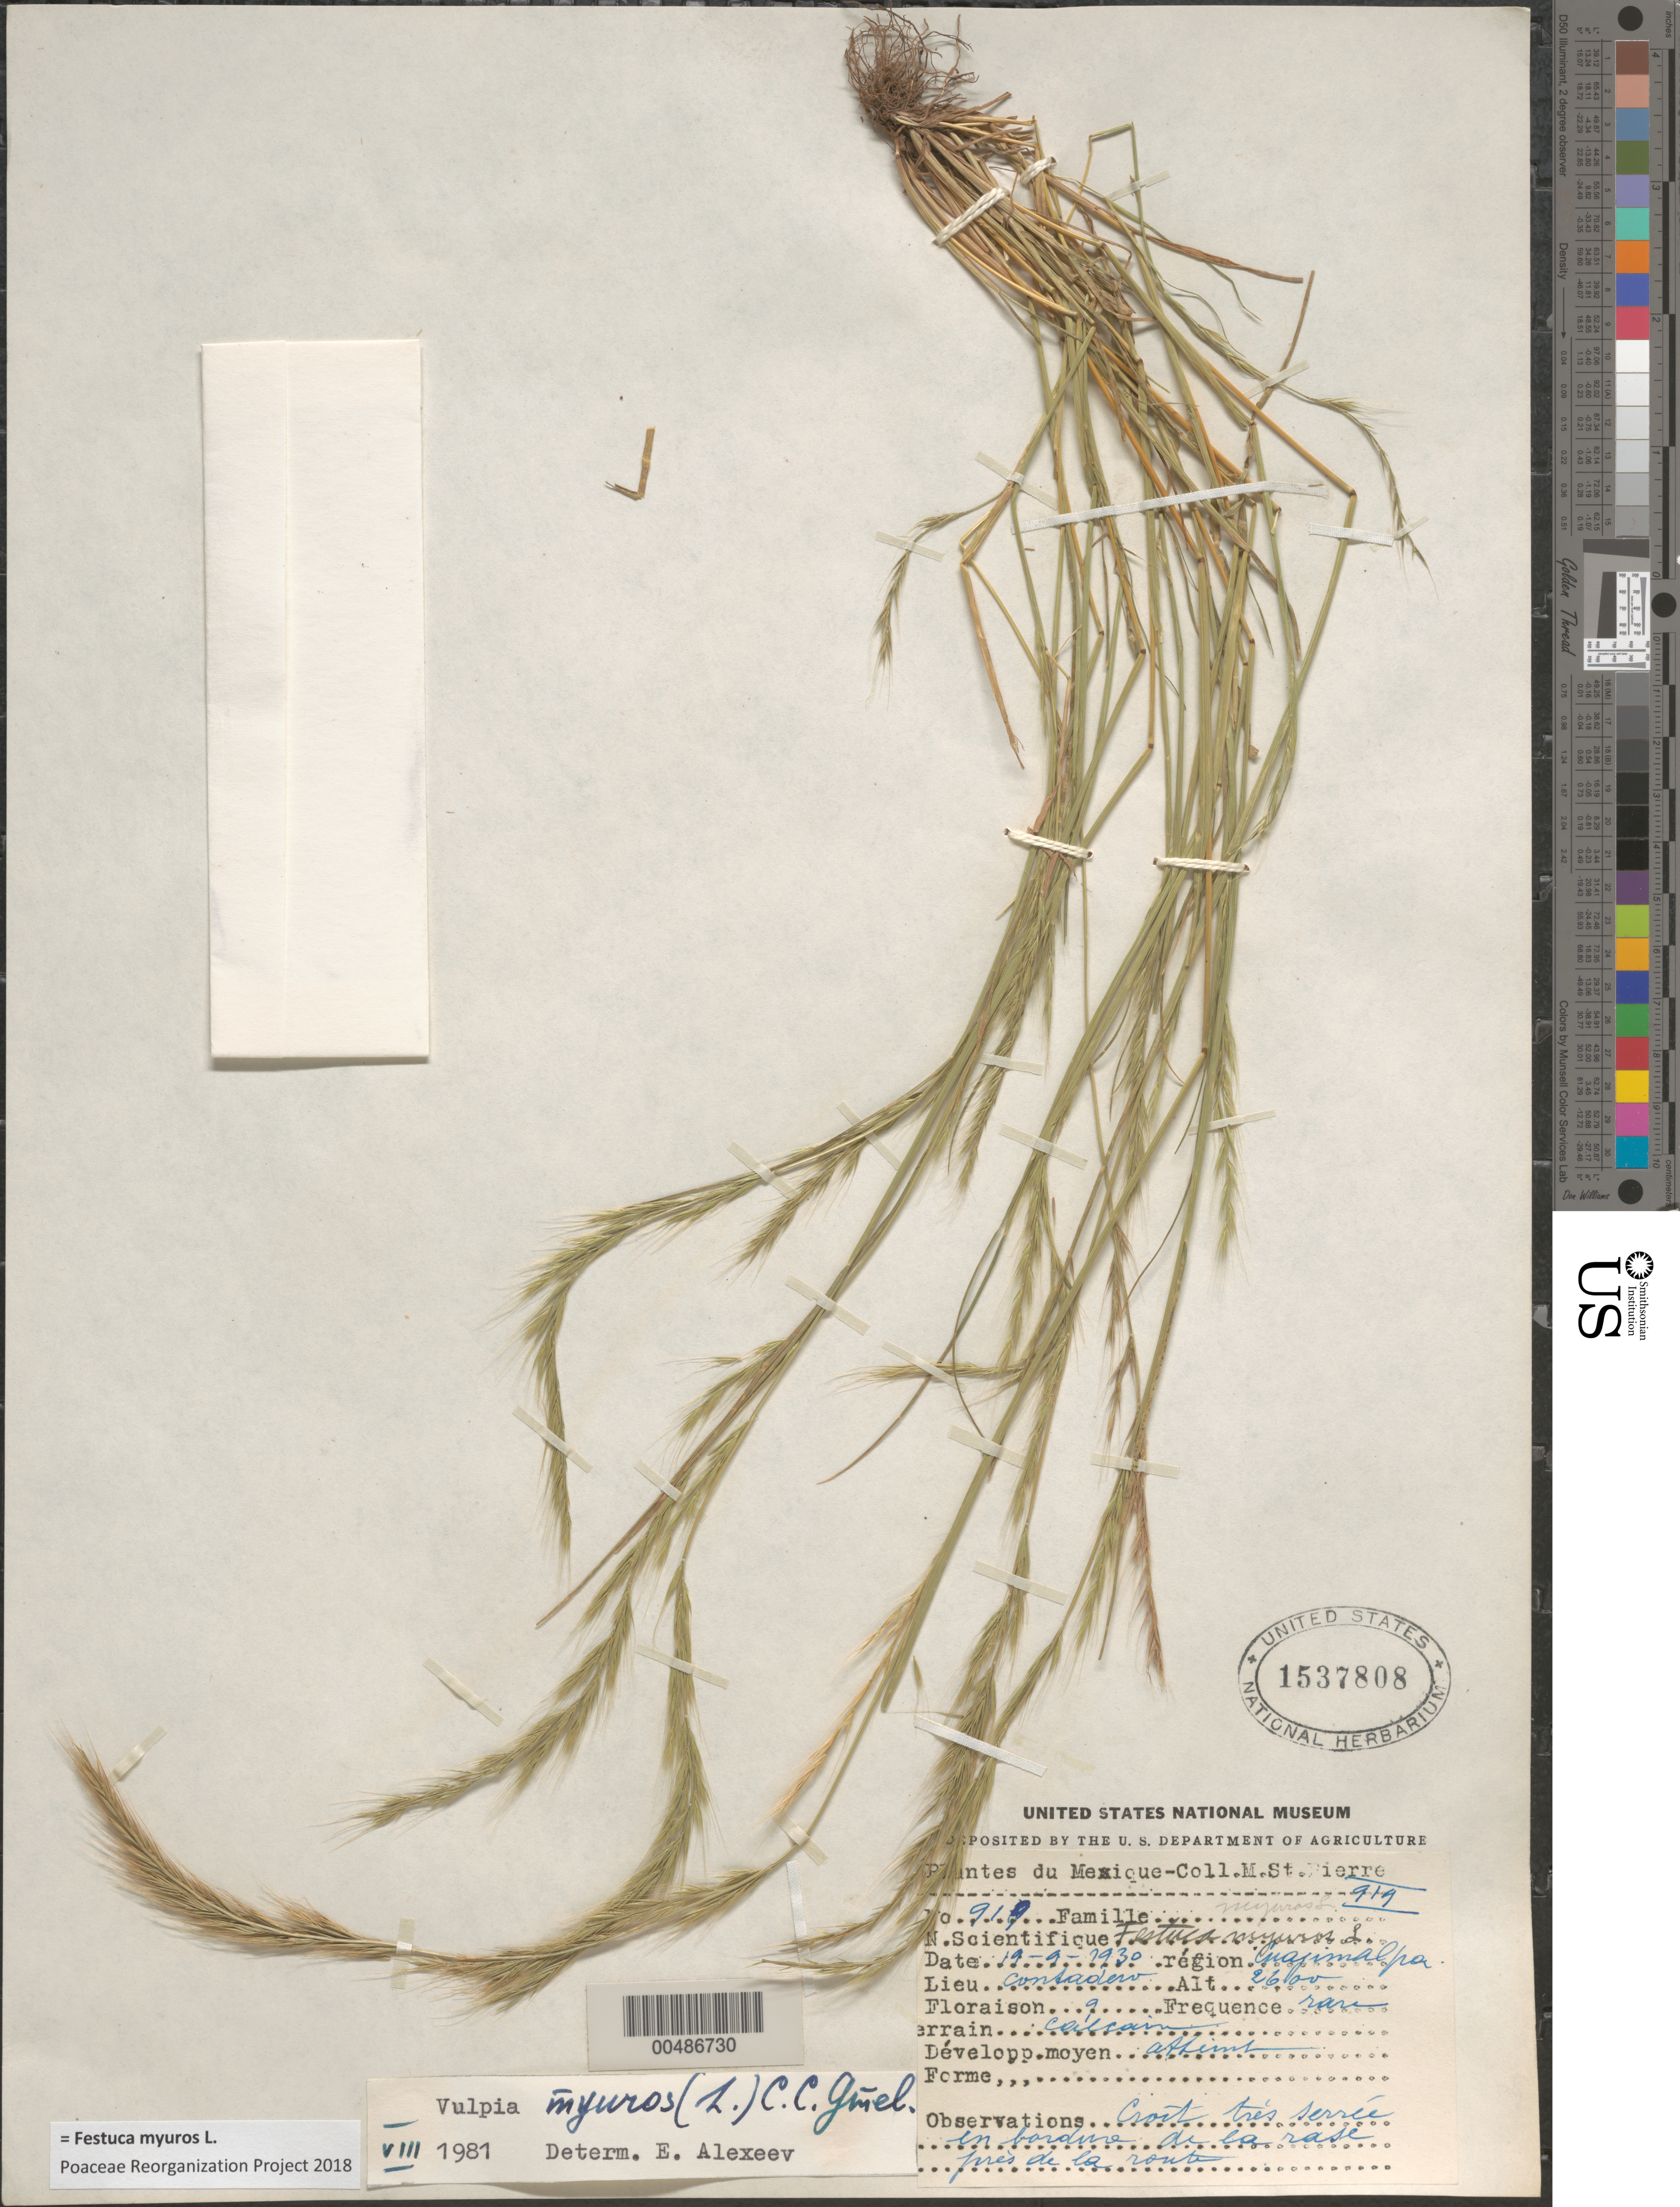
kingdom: Plantae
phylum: Tracheophyta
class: Liliopsida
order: Poales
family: Poaceae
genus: Festuca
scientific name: Festuca myuros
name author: L.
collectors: M. Saint-Pierre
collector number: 919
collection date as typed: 19 Sep 1930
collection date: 1930-09-19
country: Mexico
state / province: Distrito Federal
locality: Cuajimalpa, Contadero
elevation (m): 2600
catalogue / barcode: US 1537808